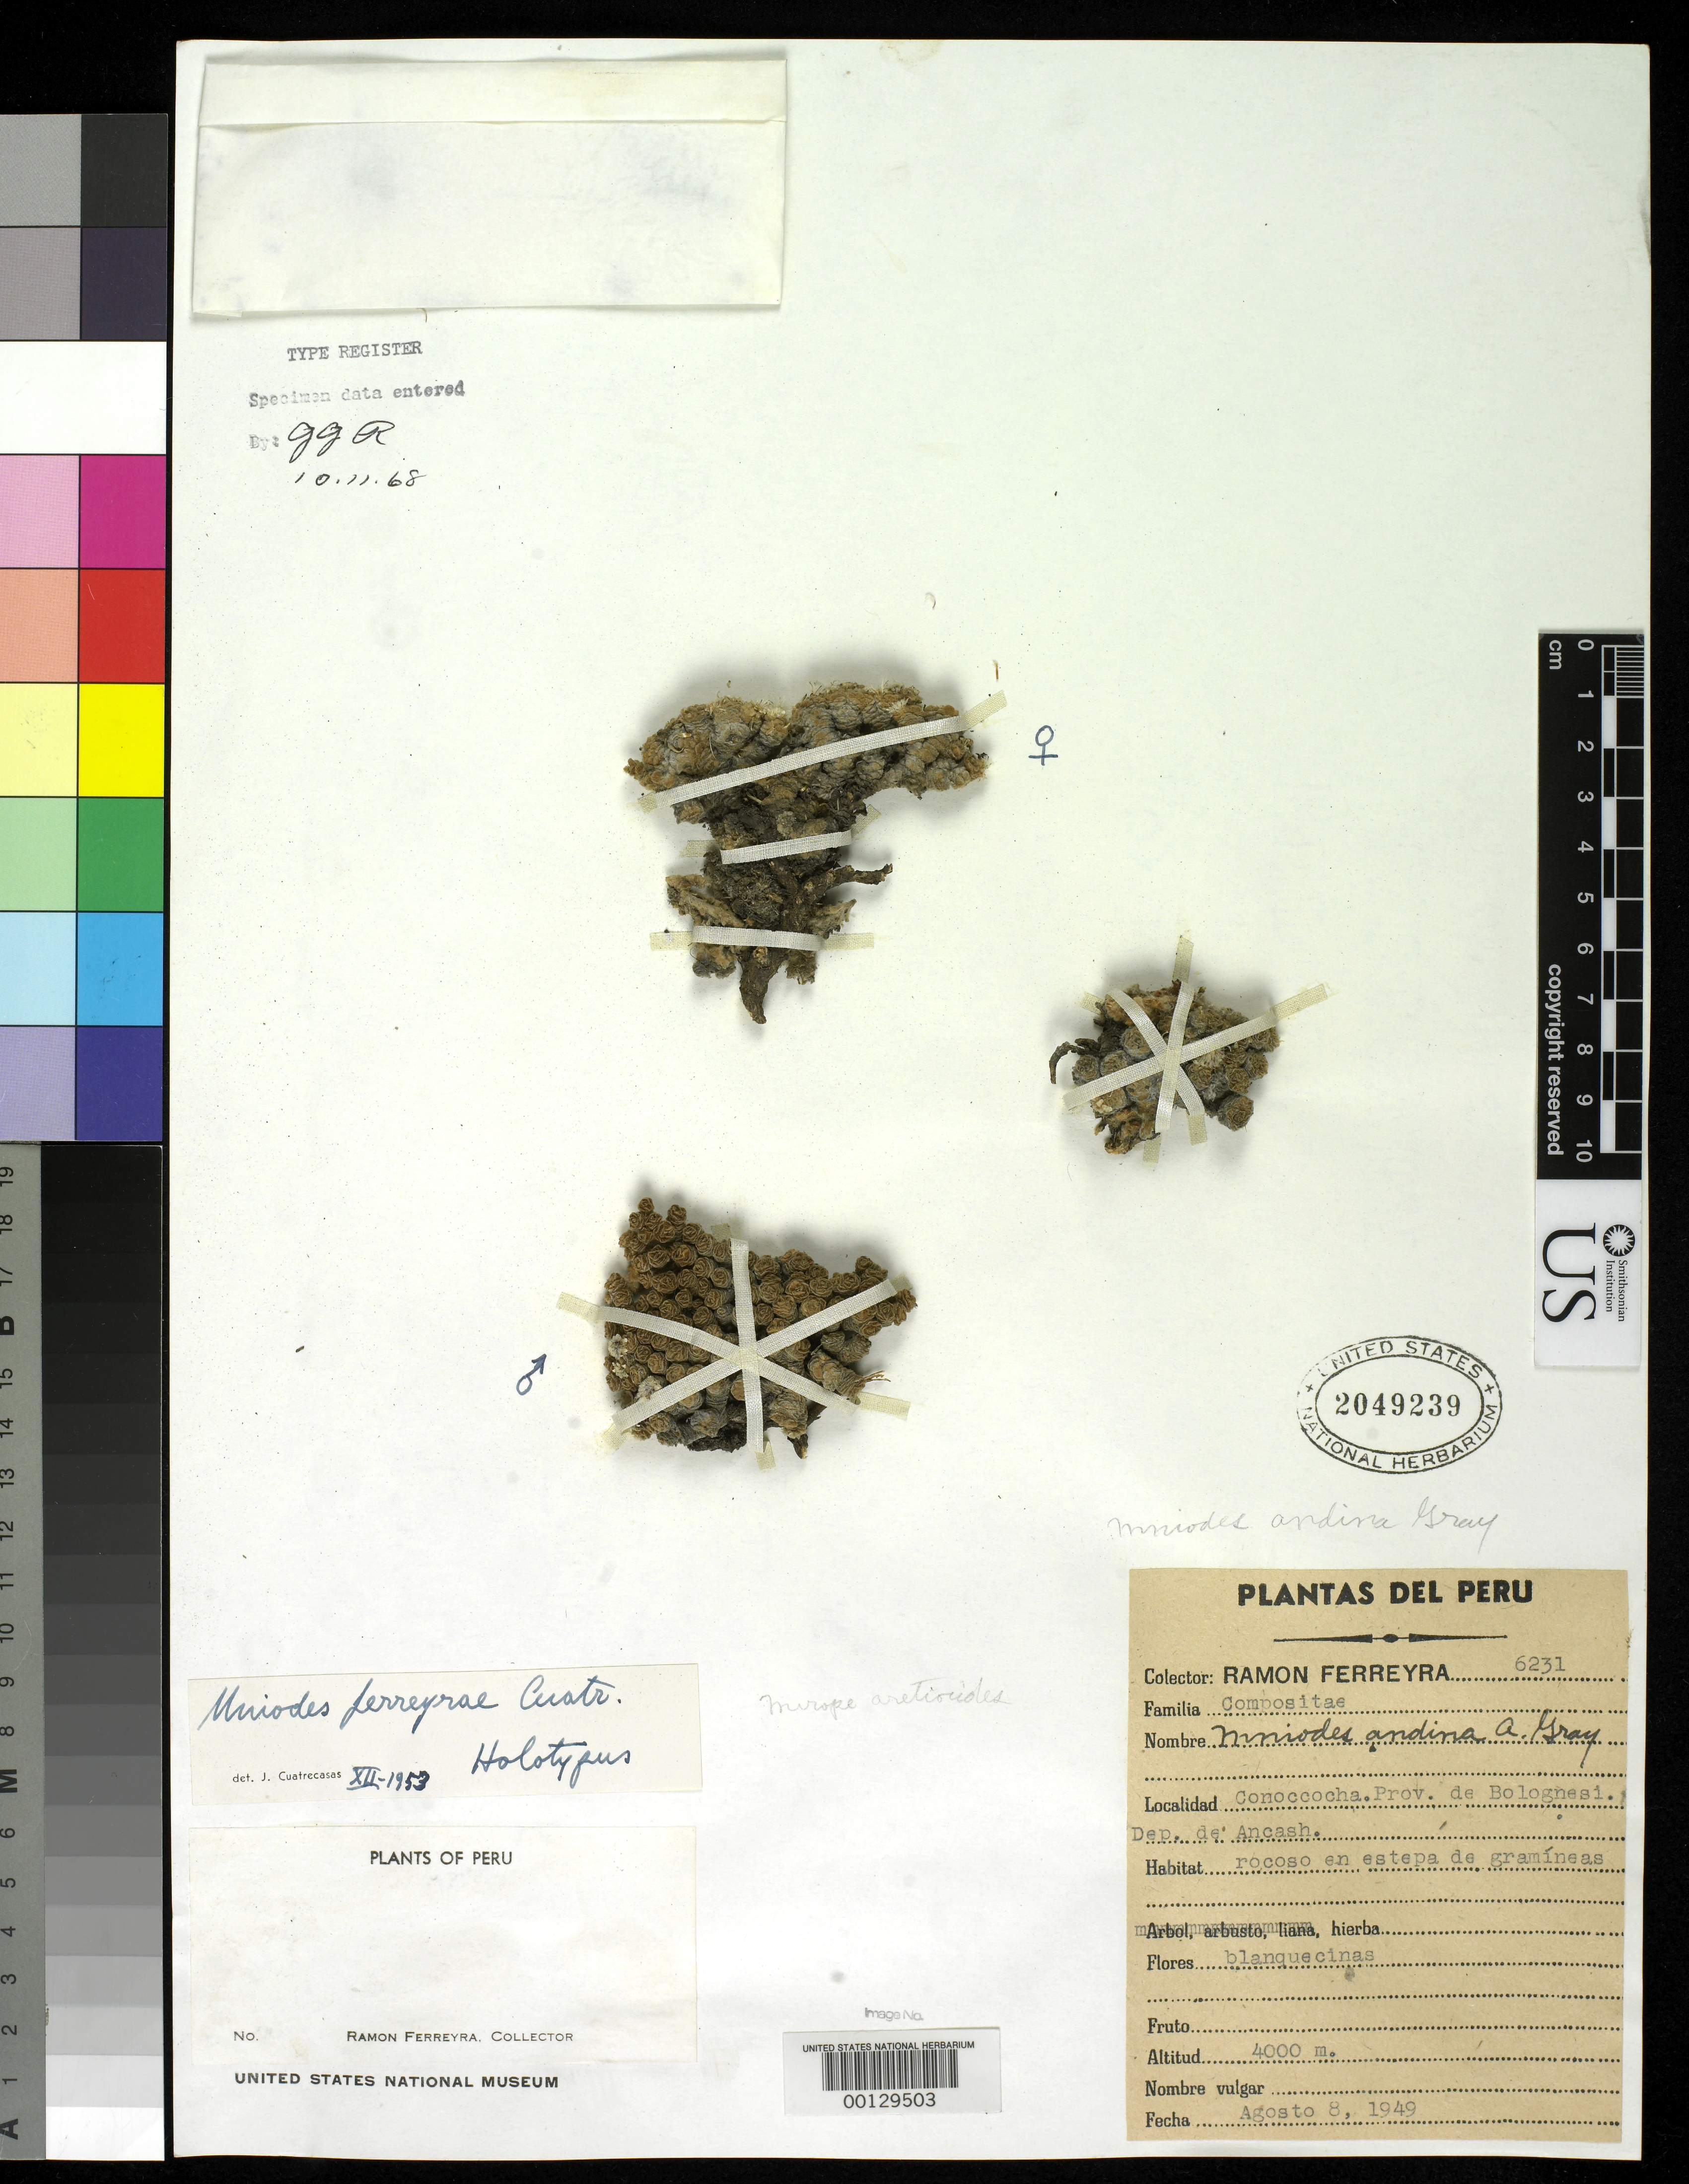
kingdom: Plantae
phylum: Tracheophyta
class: Magnoliopsida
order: Asterales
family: Asteraceae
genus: Mniodes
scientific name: Mniodes ferreyrae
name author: Cuatrec.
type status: Holotype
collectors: R. A. Ferreyra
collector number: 6231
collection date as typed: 08 Aug 1949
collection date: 1949-08-08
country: Peru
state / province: Ancash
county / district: Bolognesi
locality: Conoccocha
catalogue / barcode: US 2049239